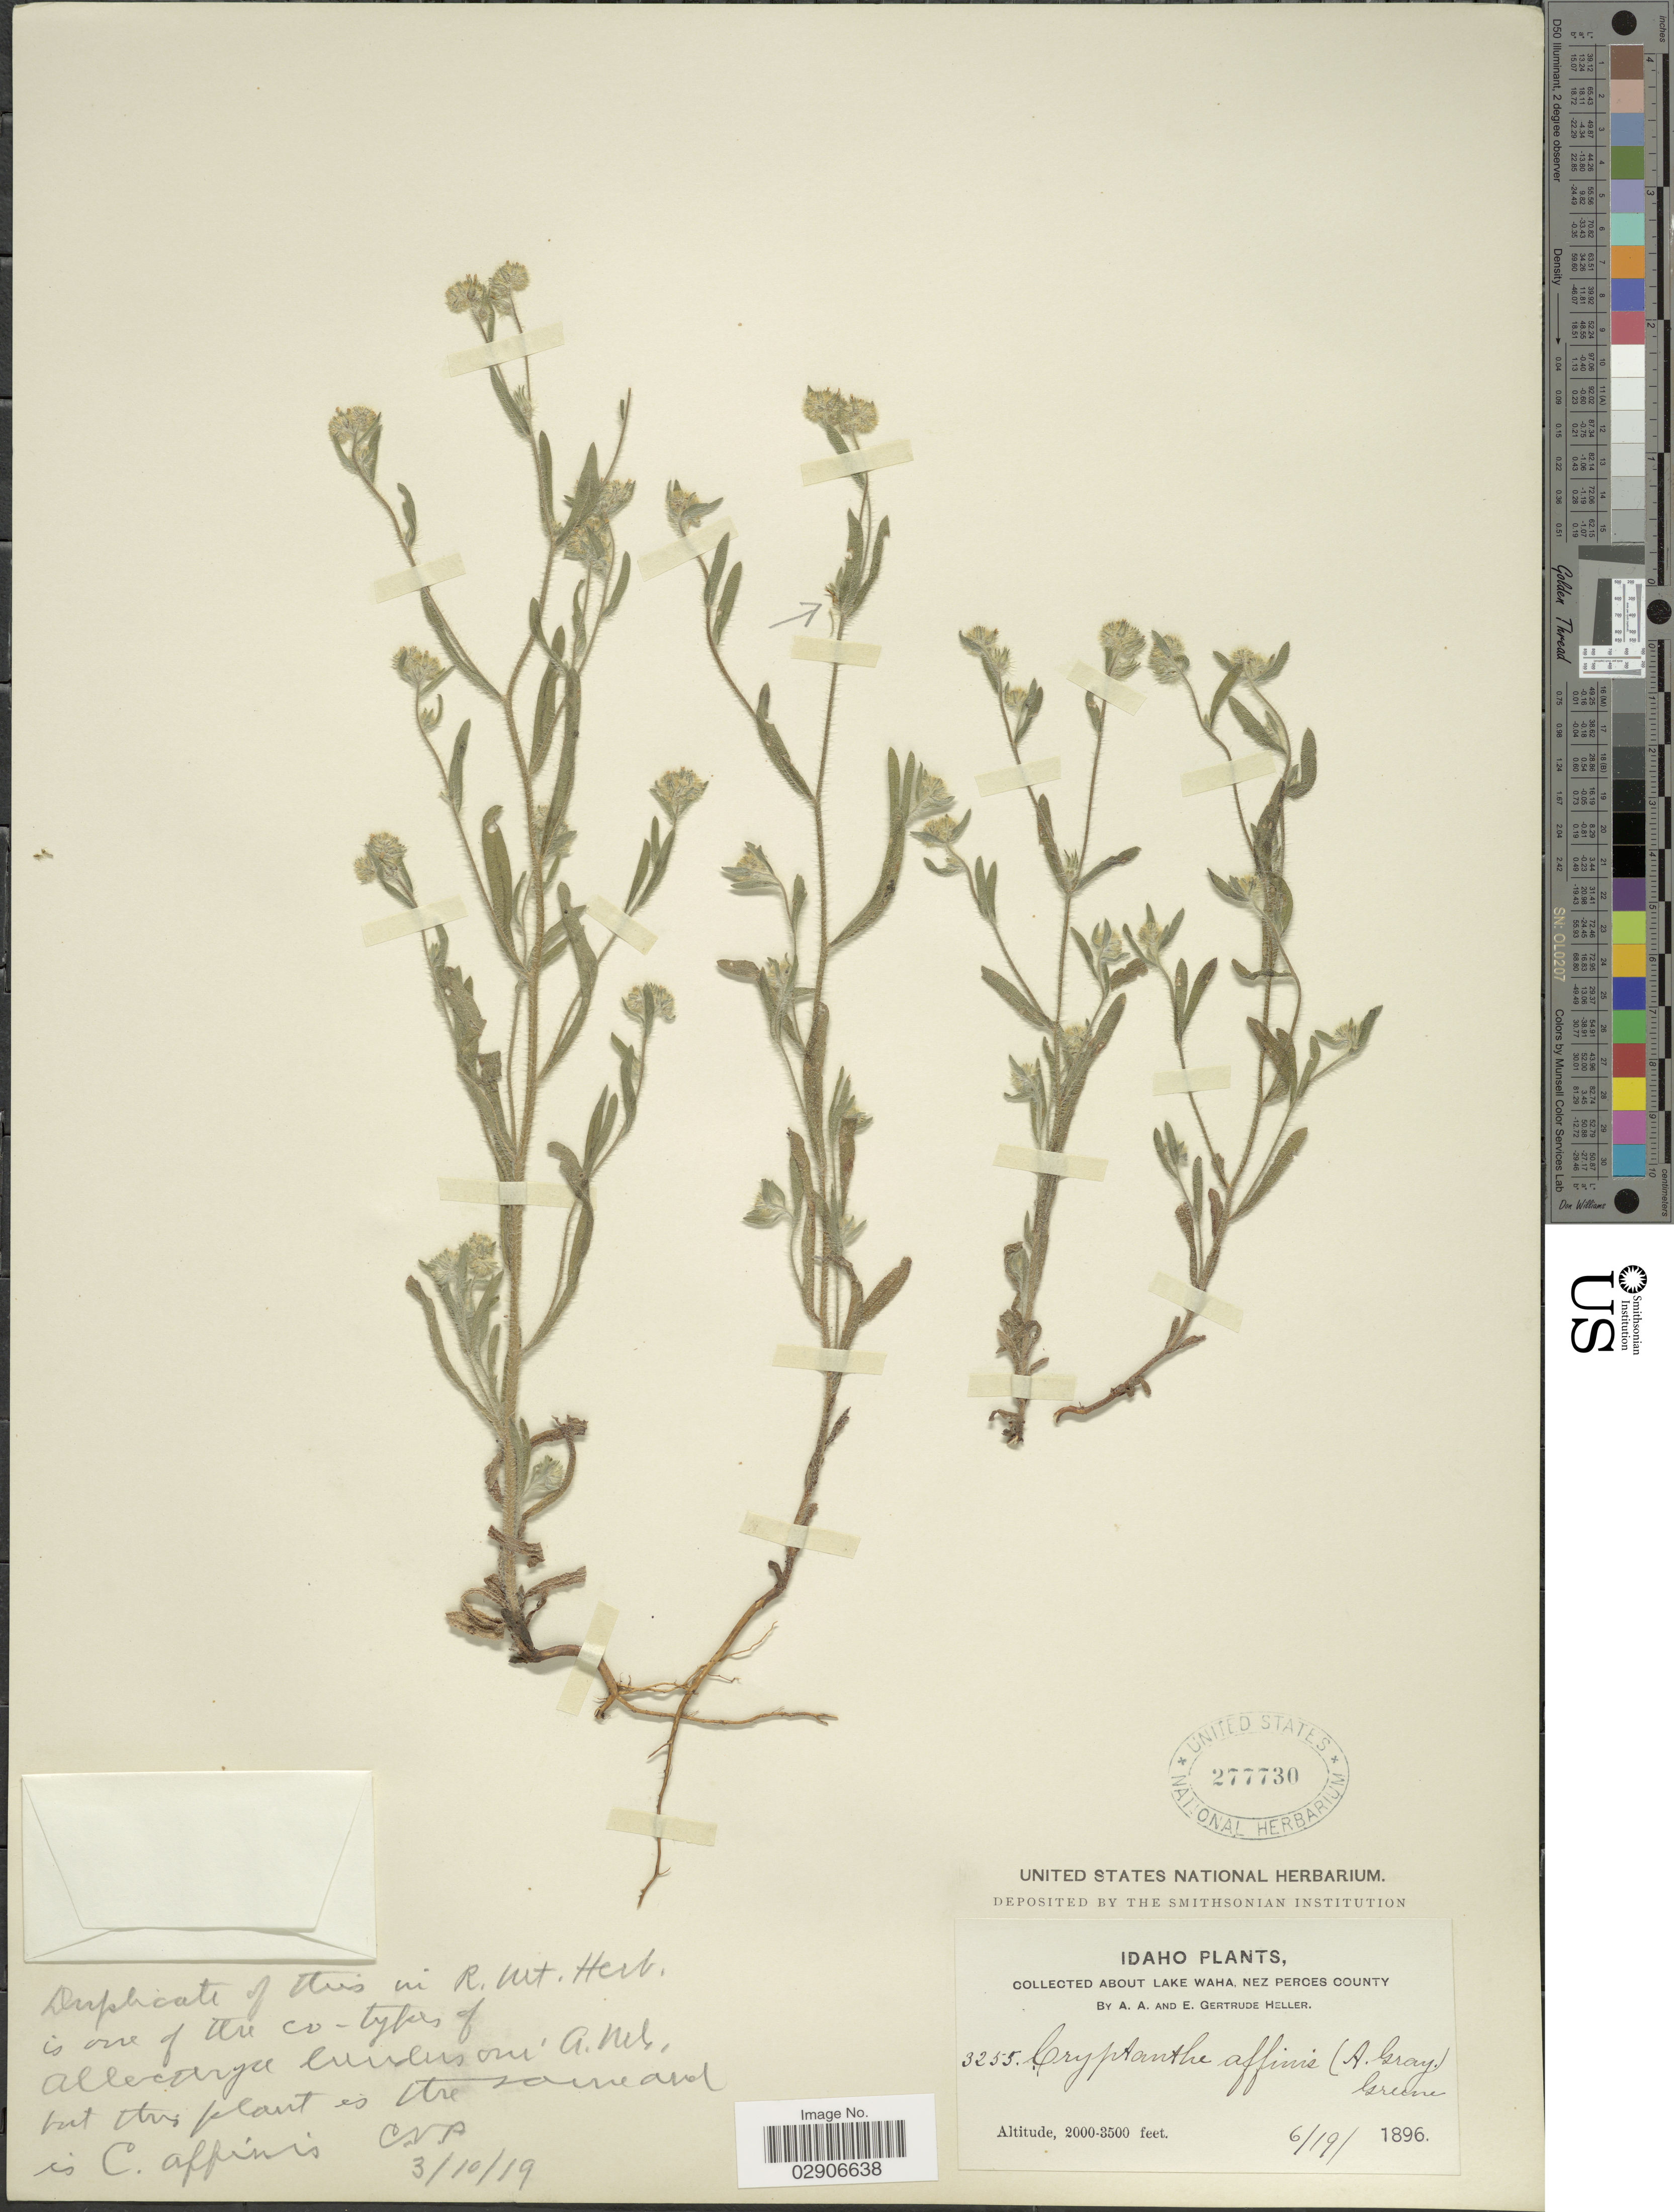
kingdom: Plantae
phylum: Tracheophyta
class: Magnoliopsida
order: Boraginales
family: Boraginaceae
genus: Cryptantha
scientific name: Cryptantha affinis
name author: (A. Gray) Greene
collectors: A. A. Heller & E. G. Heller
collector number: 3255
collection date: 1896-06-19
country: United States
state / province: Idaho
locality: Lake Waha, Nez Perces County. Idaho.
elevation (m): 610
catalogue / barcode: US 277730